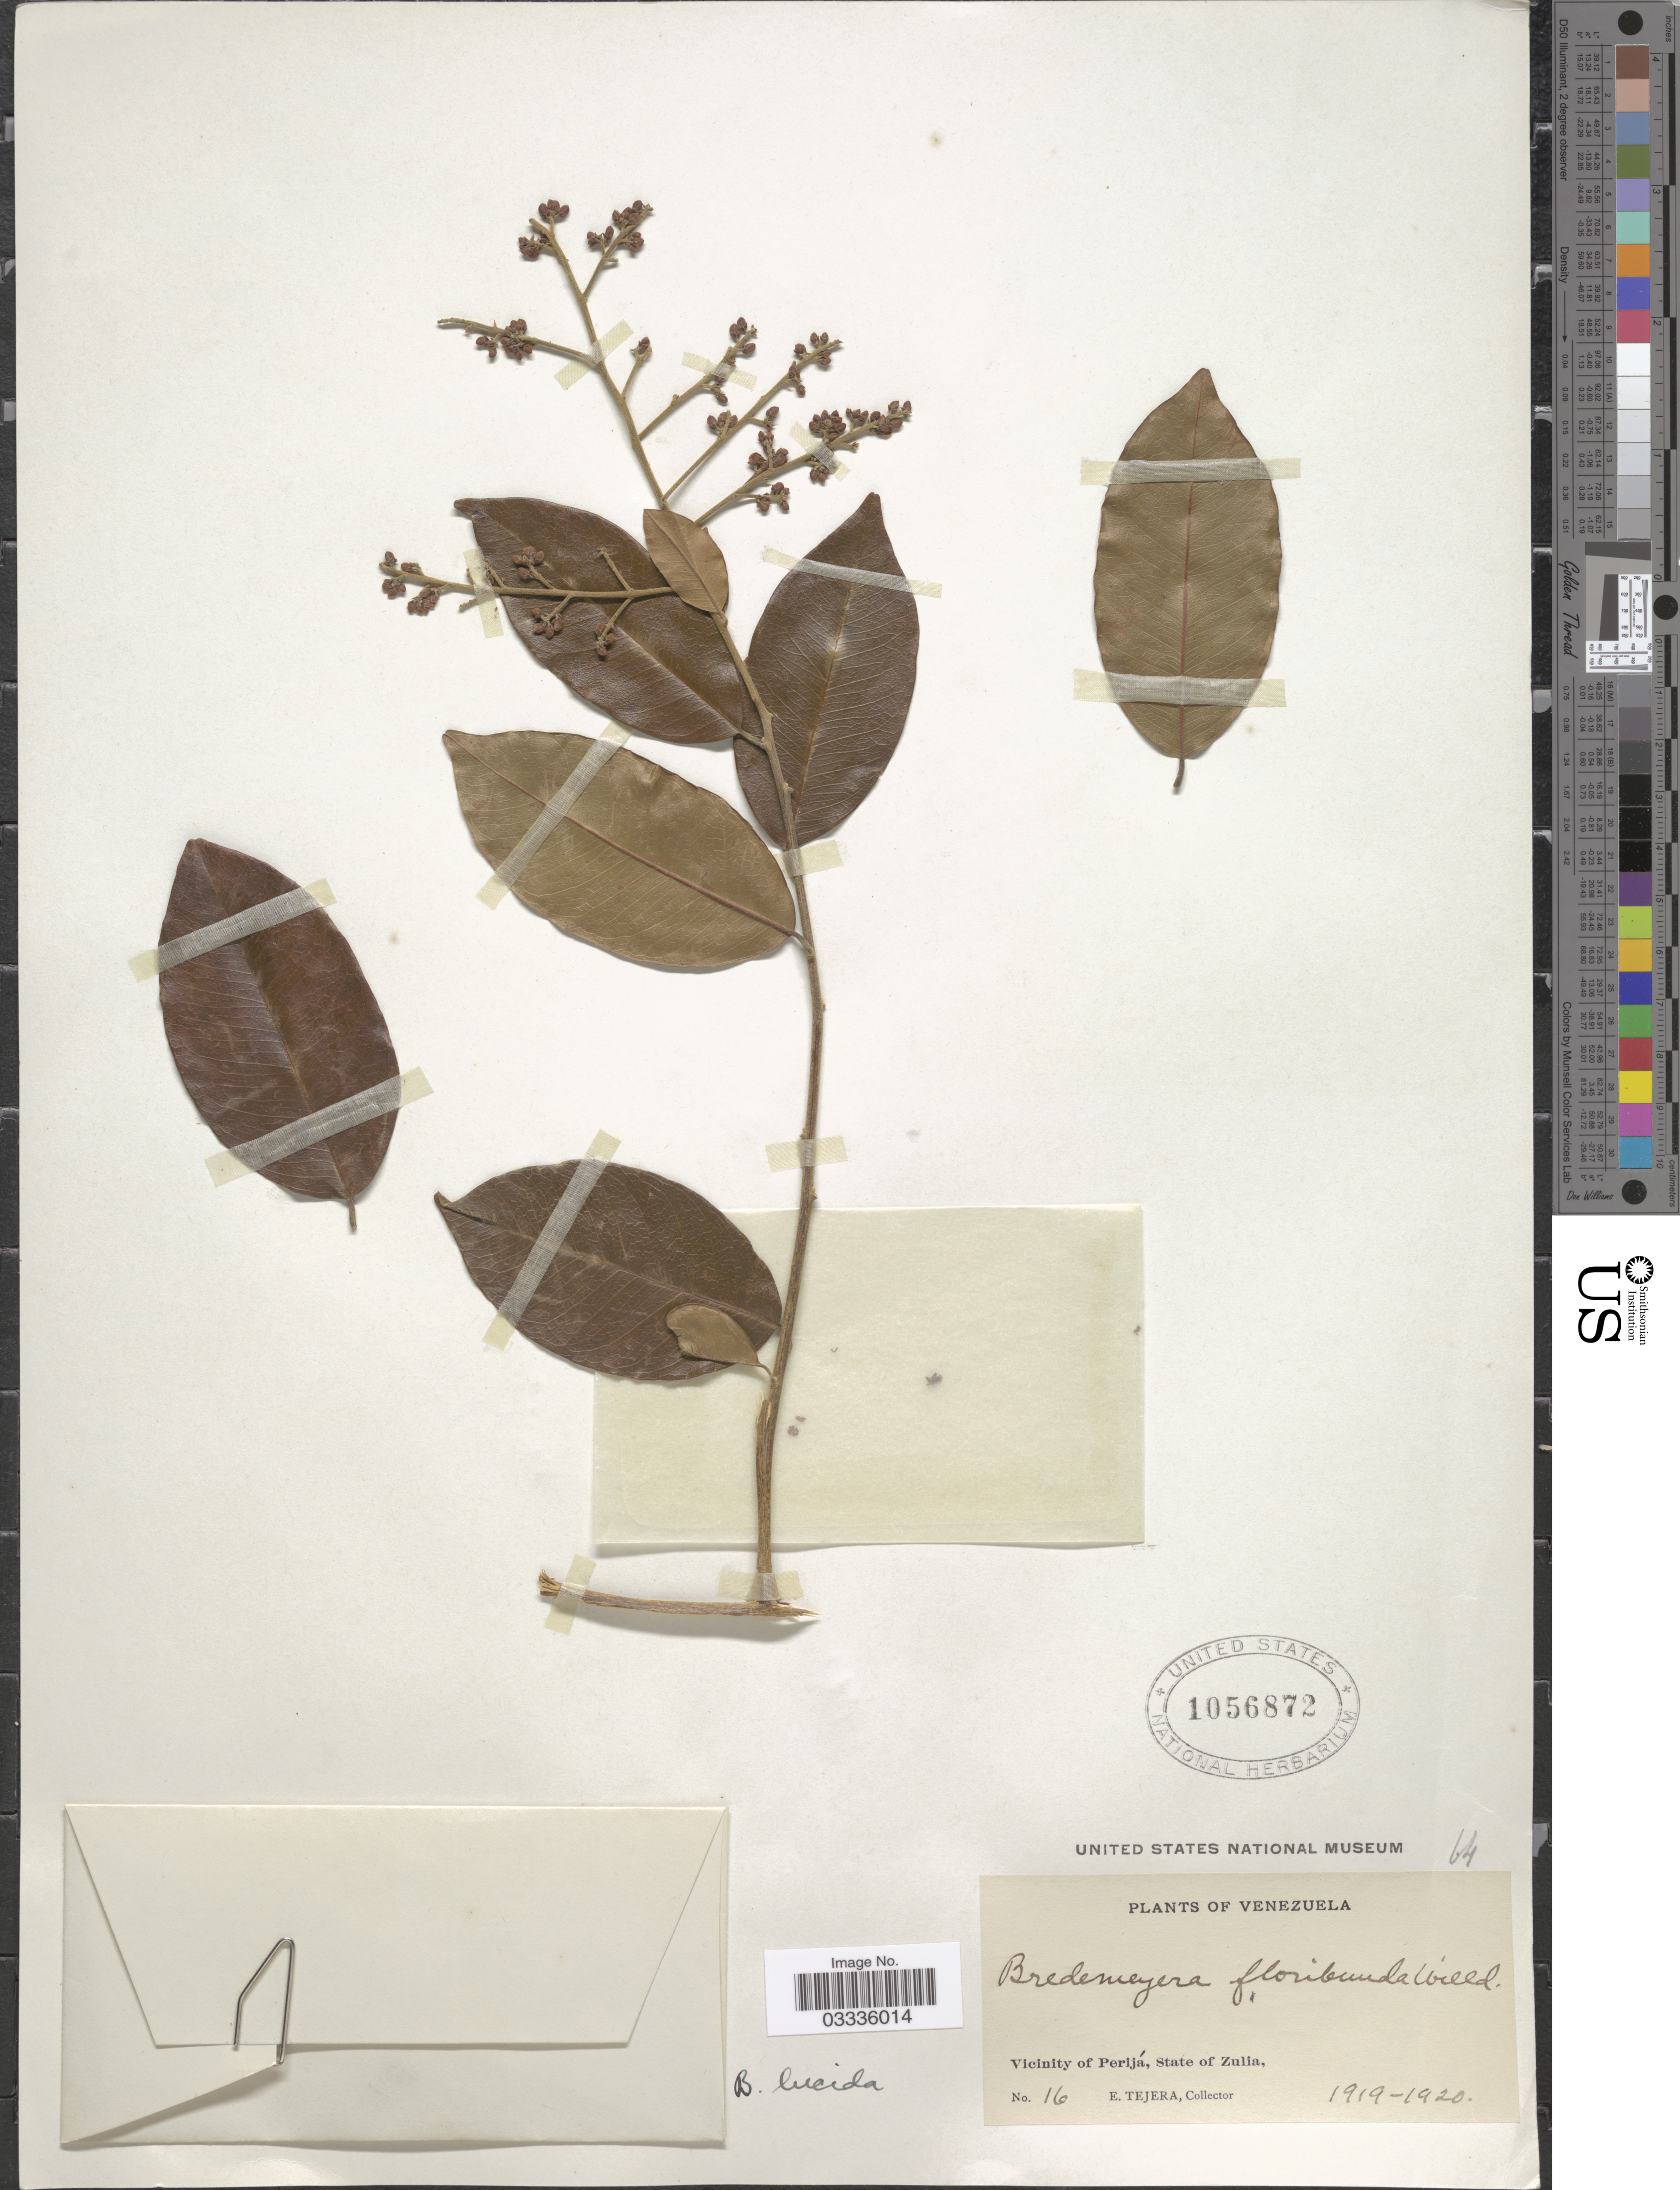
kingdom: Plantae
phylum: Tracheophyta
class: Magnoliopsida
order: Fabales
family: Polygalaceae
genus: Bredemeyera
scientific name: Bredemeyera lucida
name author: (Benth.) Klotzsch ex Hassk.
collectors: E. Tejera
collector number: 16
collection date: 1919/1920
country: Venezuela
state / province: Zulia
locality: Vicinity of Perijá.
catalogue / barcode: US 1056872